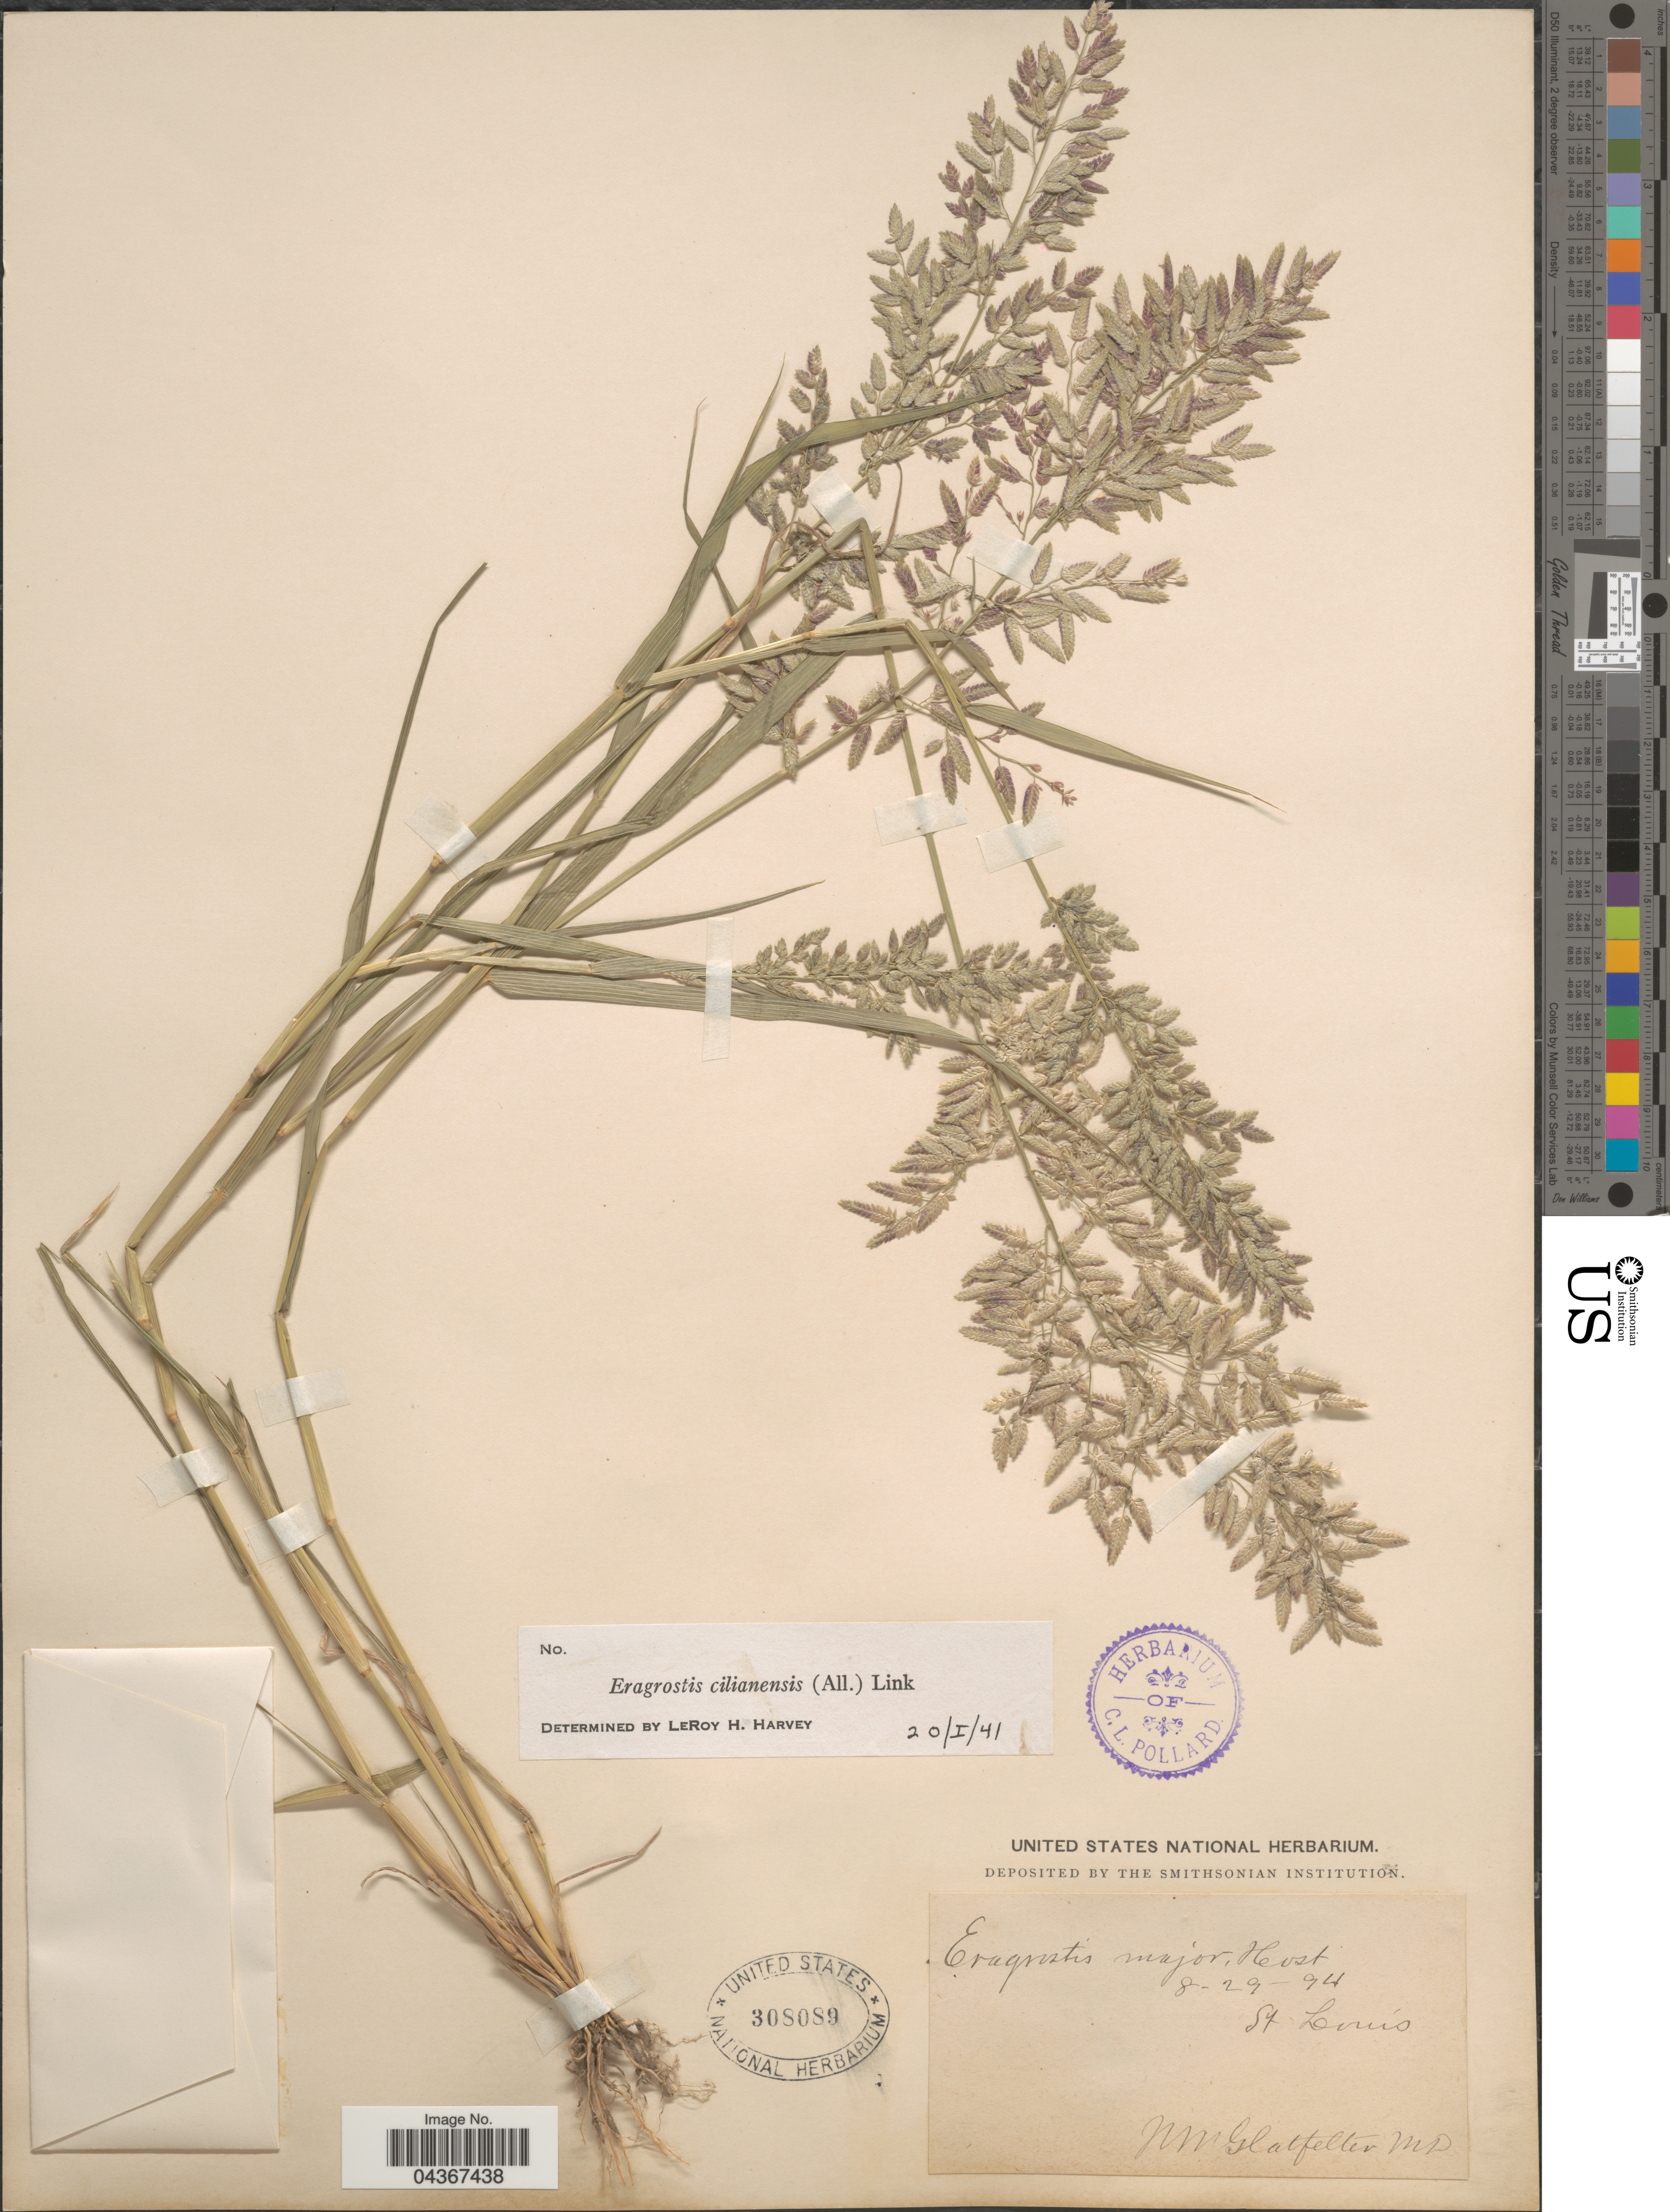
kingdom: Plantae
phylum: Tracheophyta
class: Liliopsida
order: Poales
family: Poaceae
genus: Eragrostis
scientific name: Eragrostis cilianensis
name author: (Bellardi) Vignolo ex Janch.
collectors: N. M. Glatfelter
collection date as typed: Transcribed d/m/y: 29/8/94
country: United States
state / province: Maryland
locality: St. Louis.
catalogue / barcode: US 308089